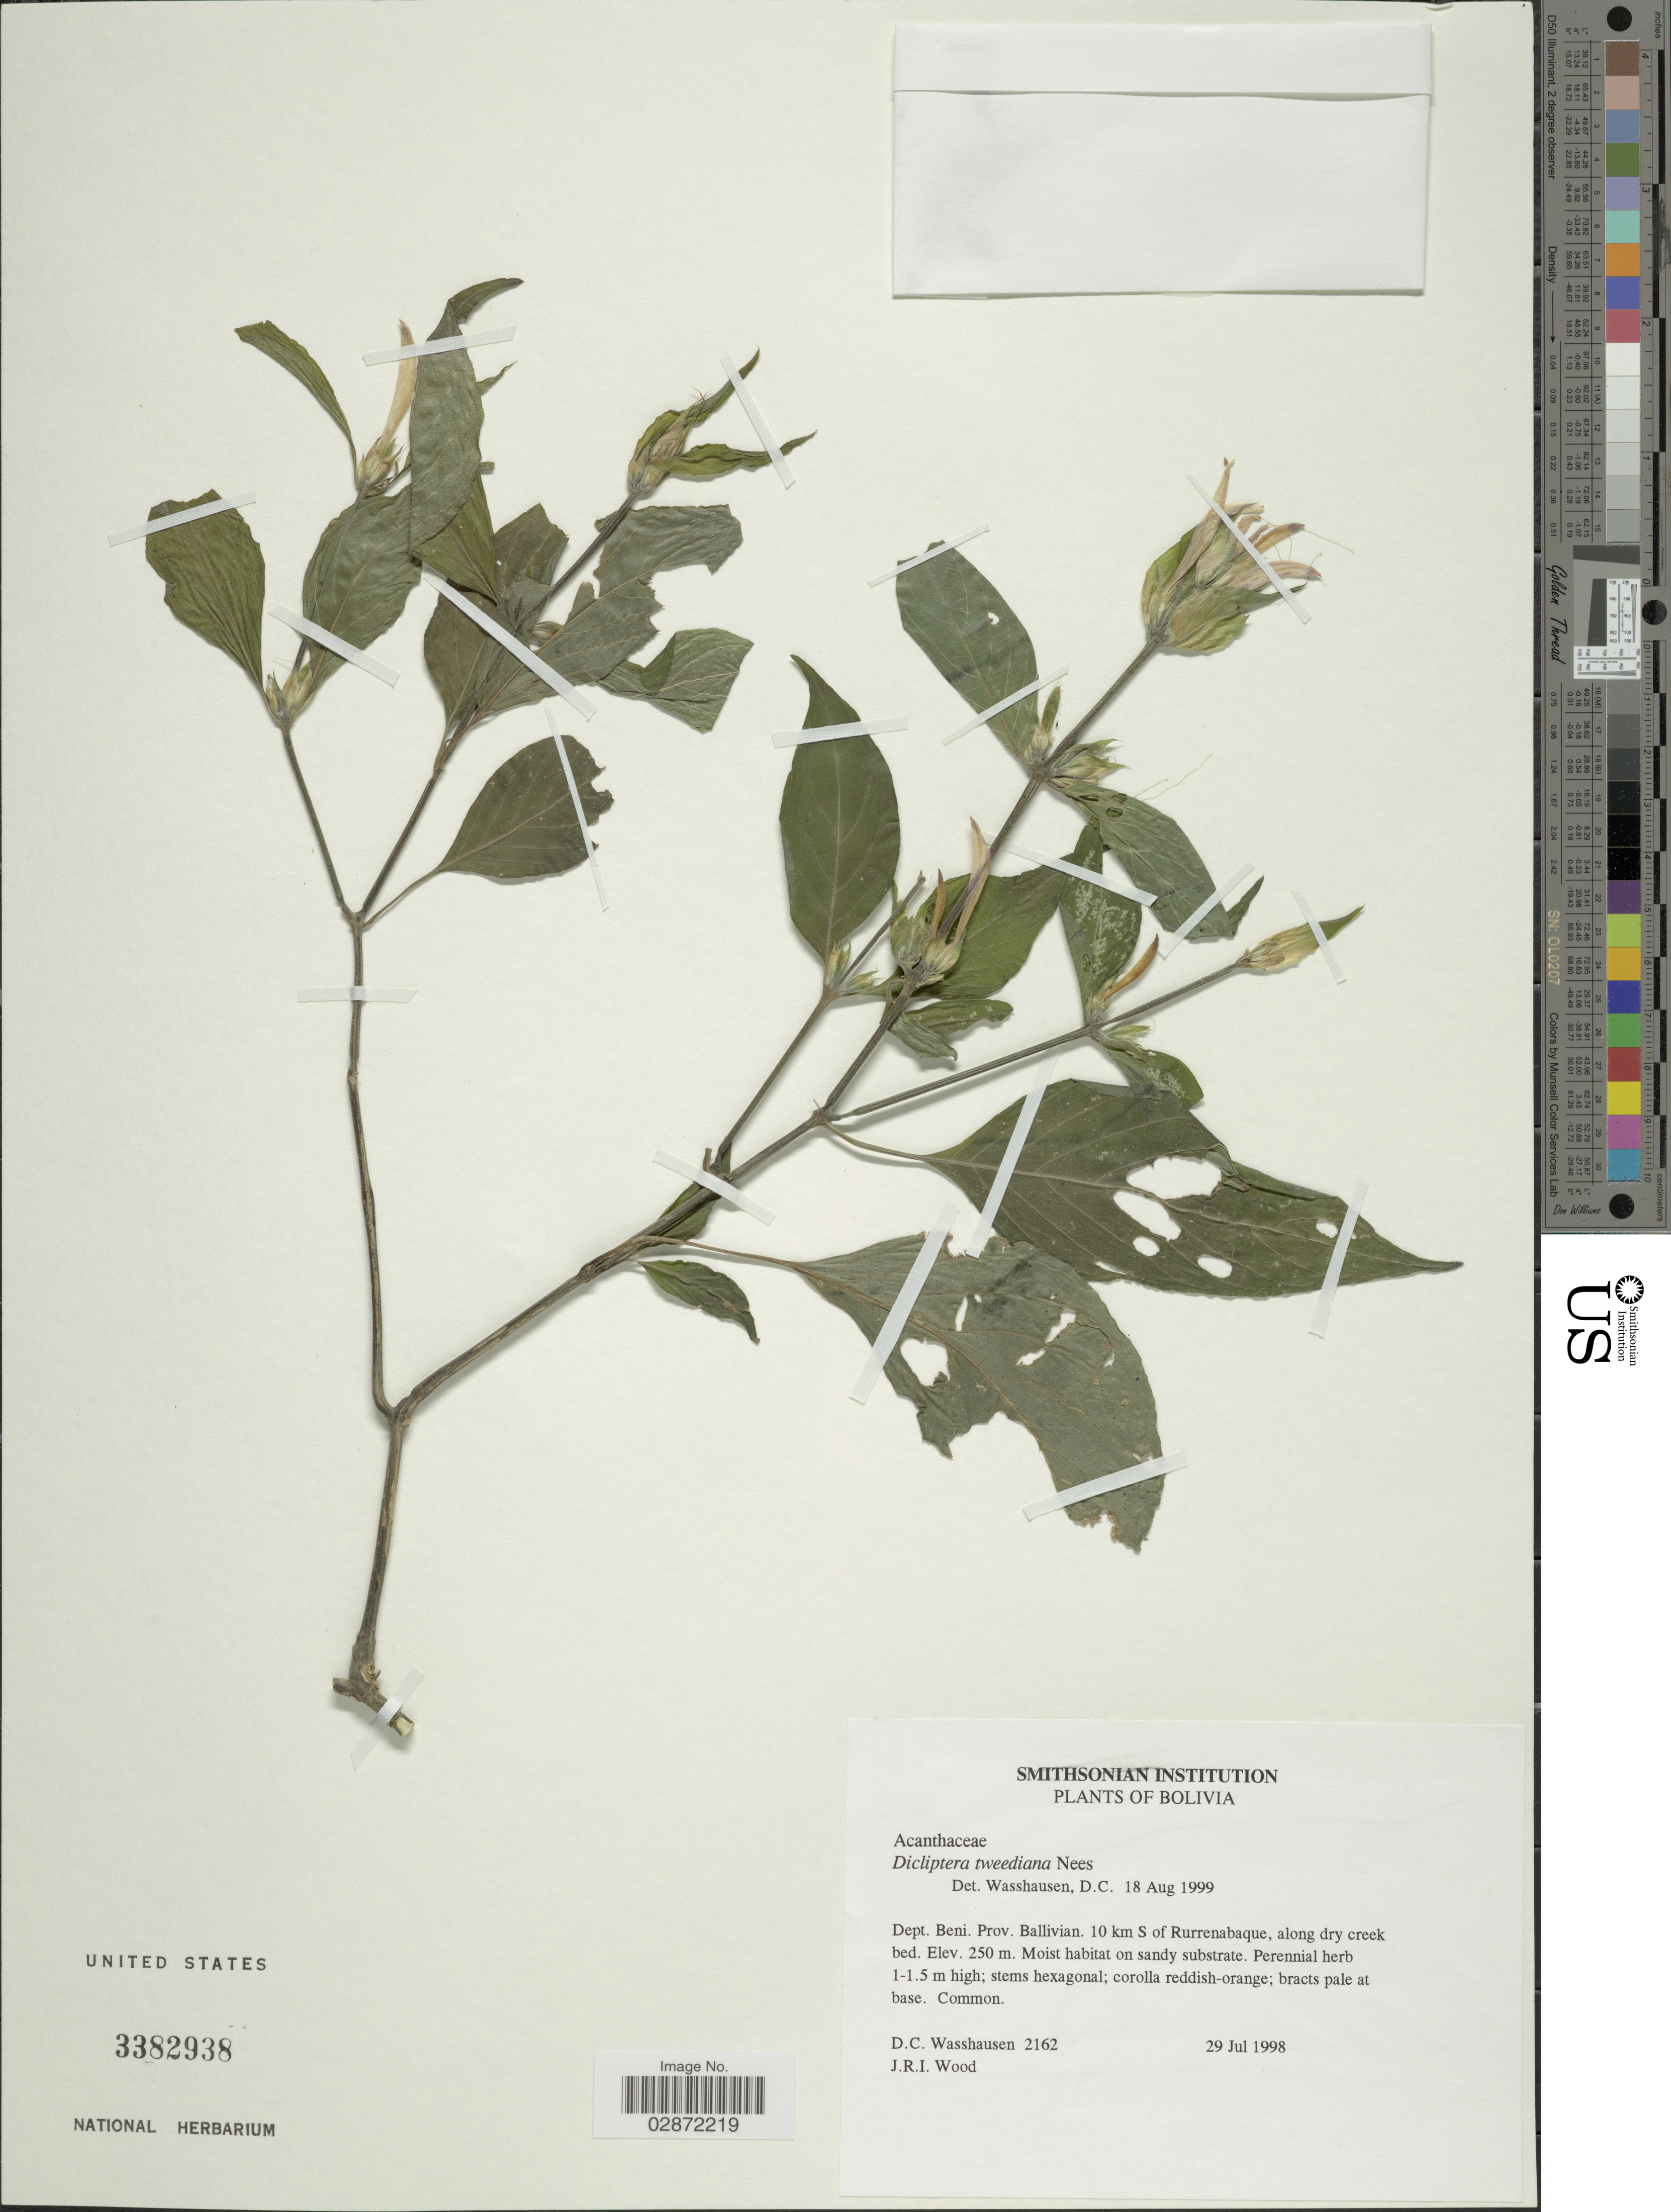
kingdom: Plantae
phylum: Tracheophyta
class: Magnoliopsida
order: Lamiales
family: Acanthaceae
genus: Dicliptera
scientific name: Dicliptera squarrosa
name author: Nees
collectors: D. C. Wasshausen & J. R. I. Wood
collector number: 2162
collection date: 1998-07-29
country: Bolivia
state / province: Beni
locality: Dept. Beni. Prov. Ballivian. 10 km S of Rurrenabaque, along dry creek bed.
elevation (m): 250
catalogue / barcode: US 3382938